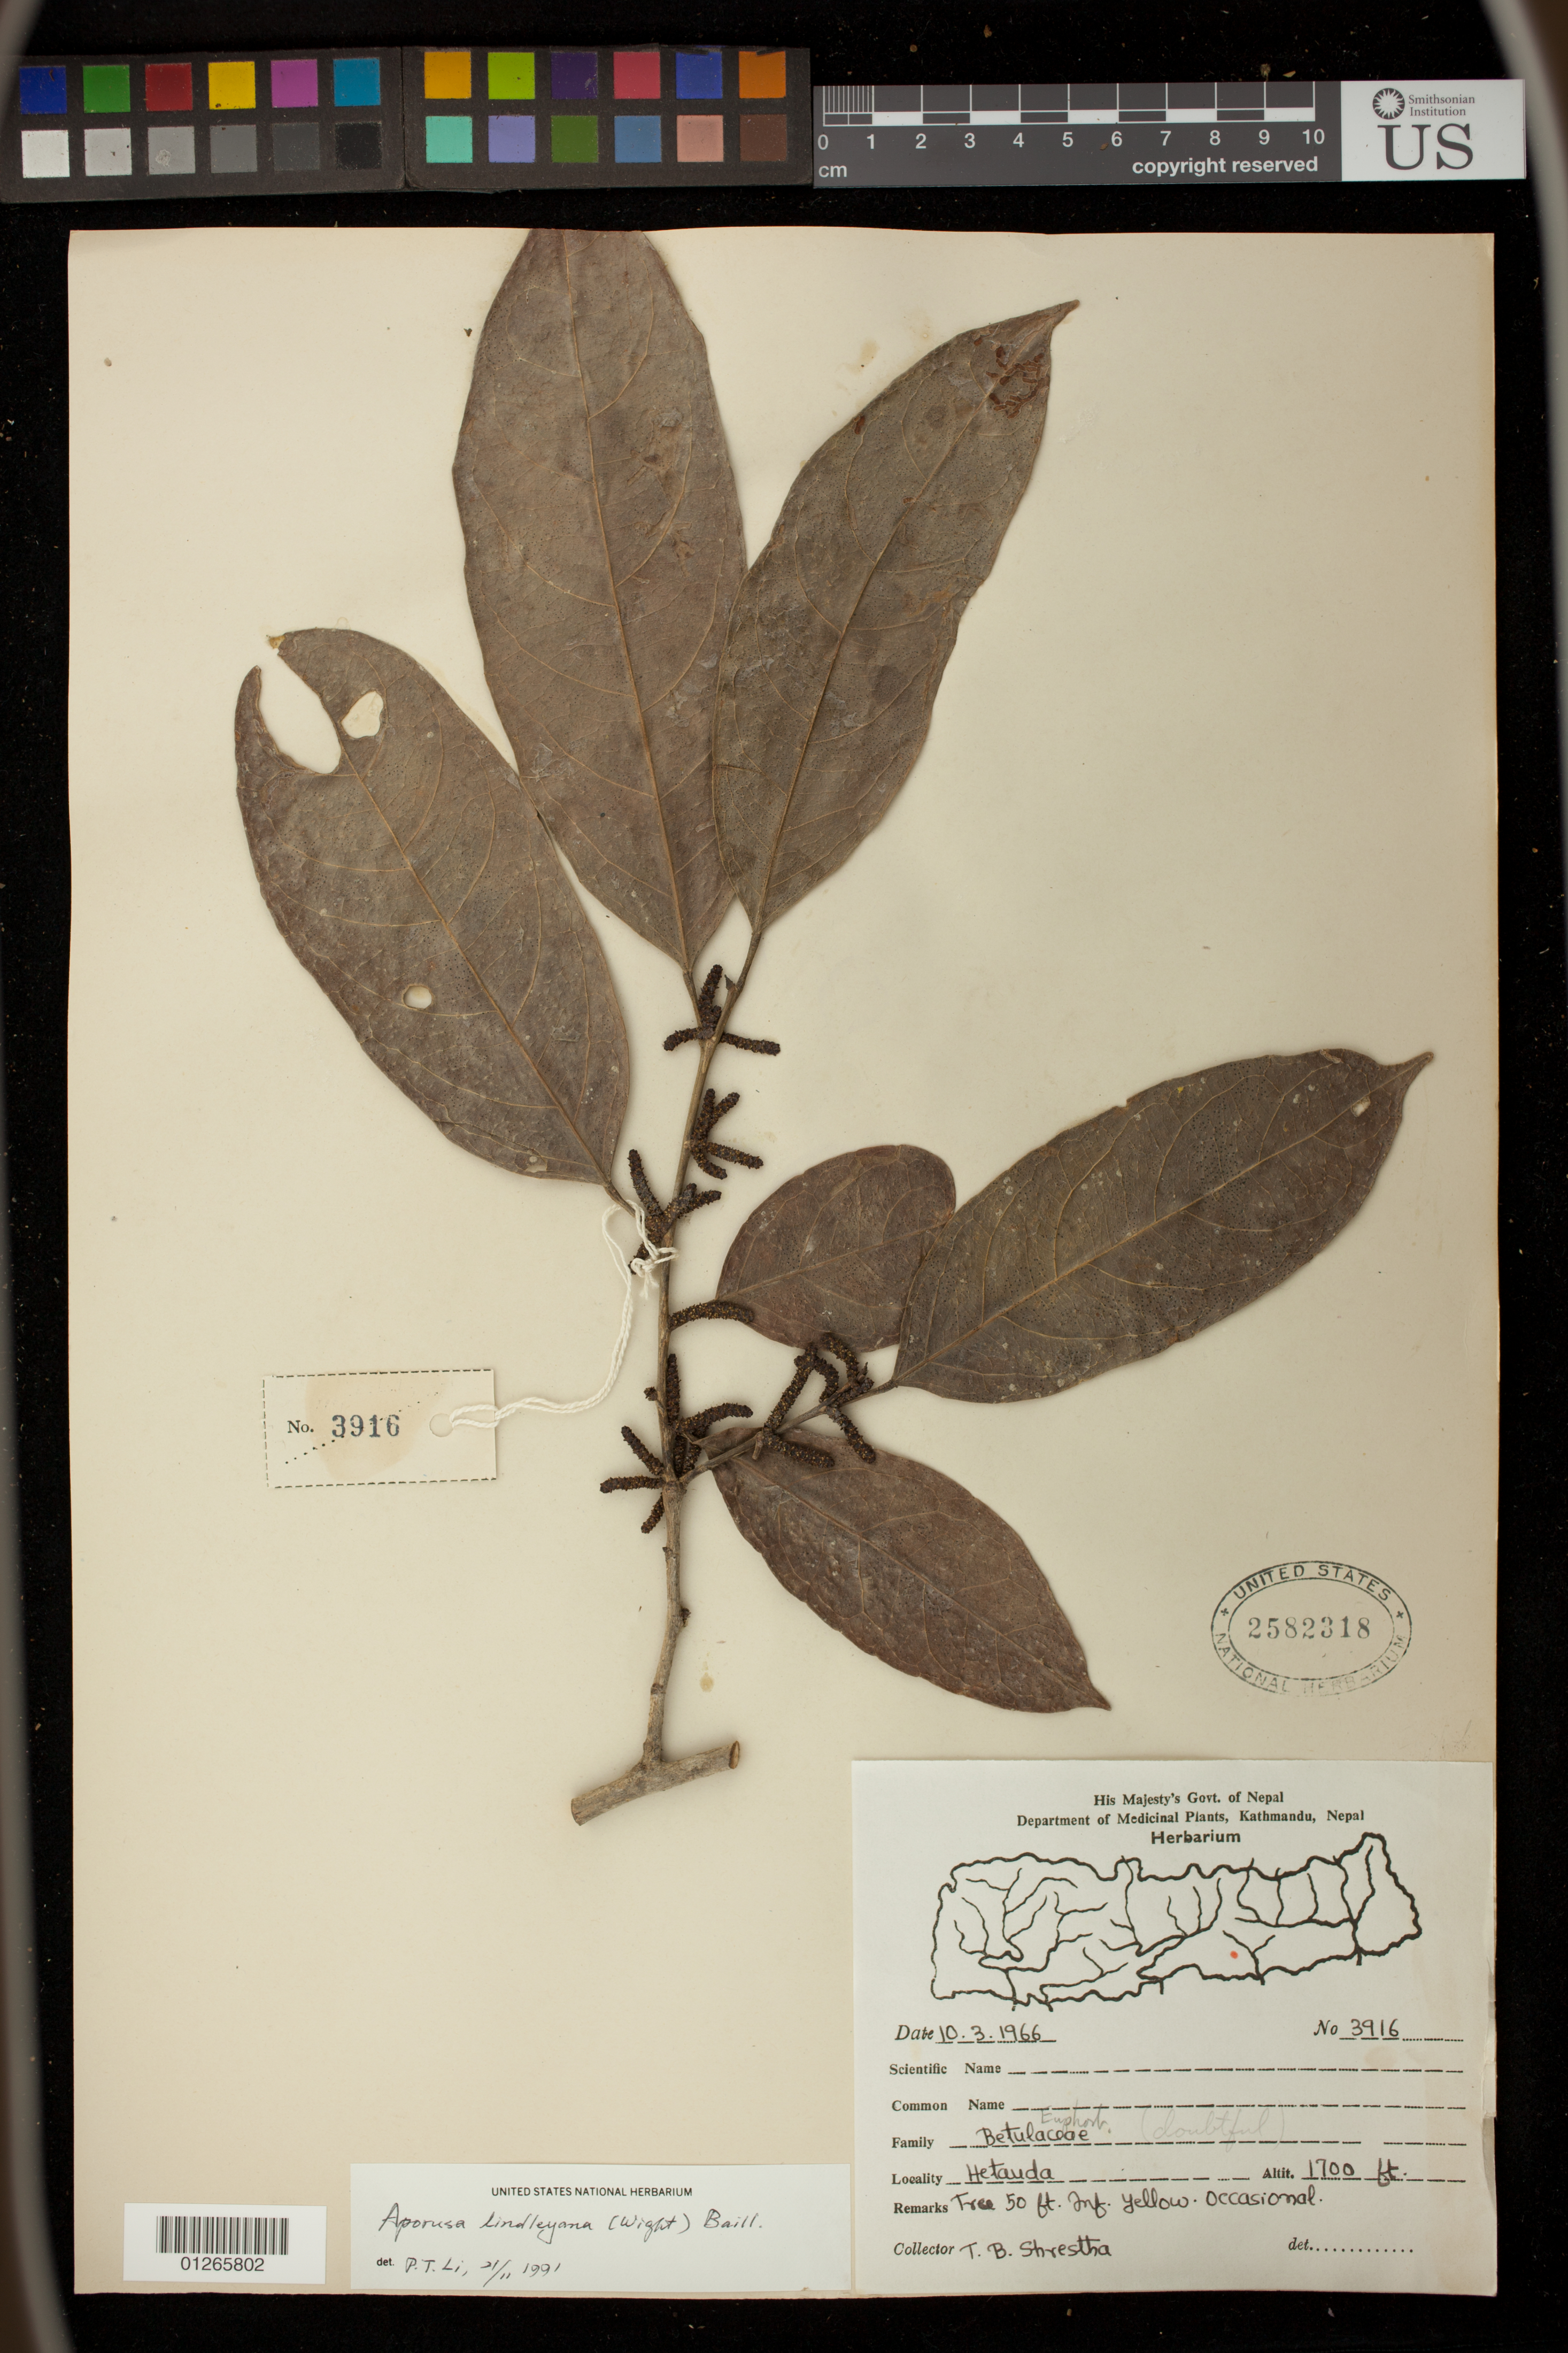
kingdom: Plantae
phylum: Tracheophyta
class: Magnoliopsida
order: Malpighiales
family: Phyllanthaceae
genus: Aporosa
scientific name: Aporosa cardiosperma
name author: (Gaertn.) Merr.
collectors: T. B. Shrestha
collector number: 3916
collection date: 1966-10-03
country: Nepal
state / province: Central Region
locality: Hetauda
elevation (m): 518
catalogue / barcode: US 2582318